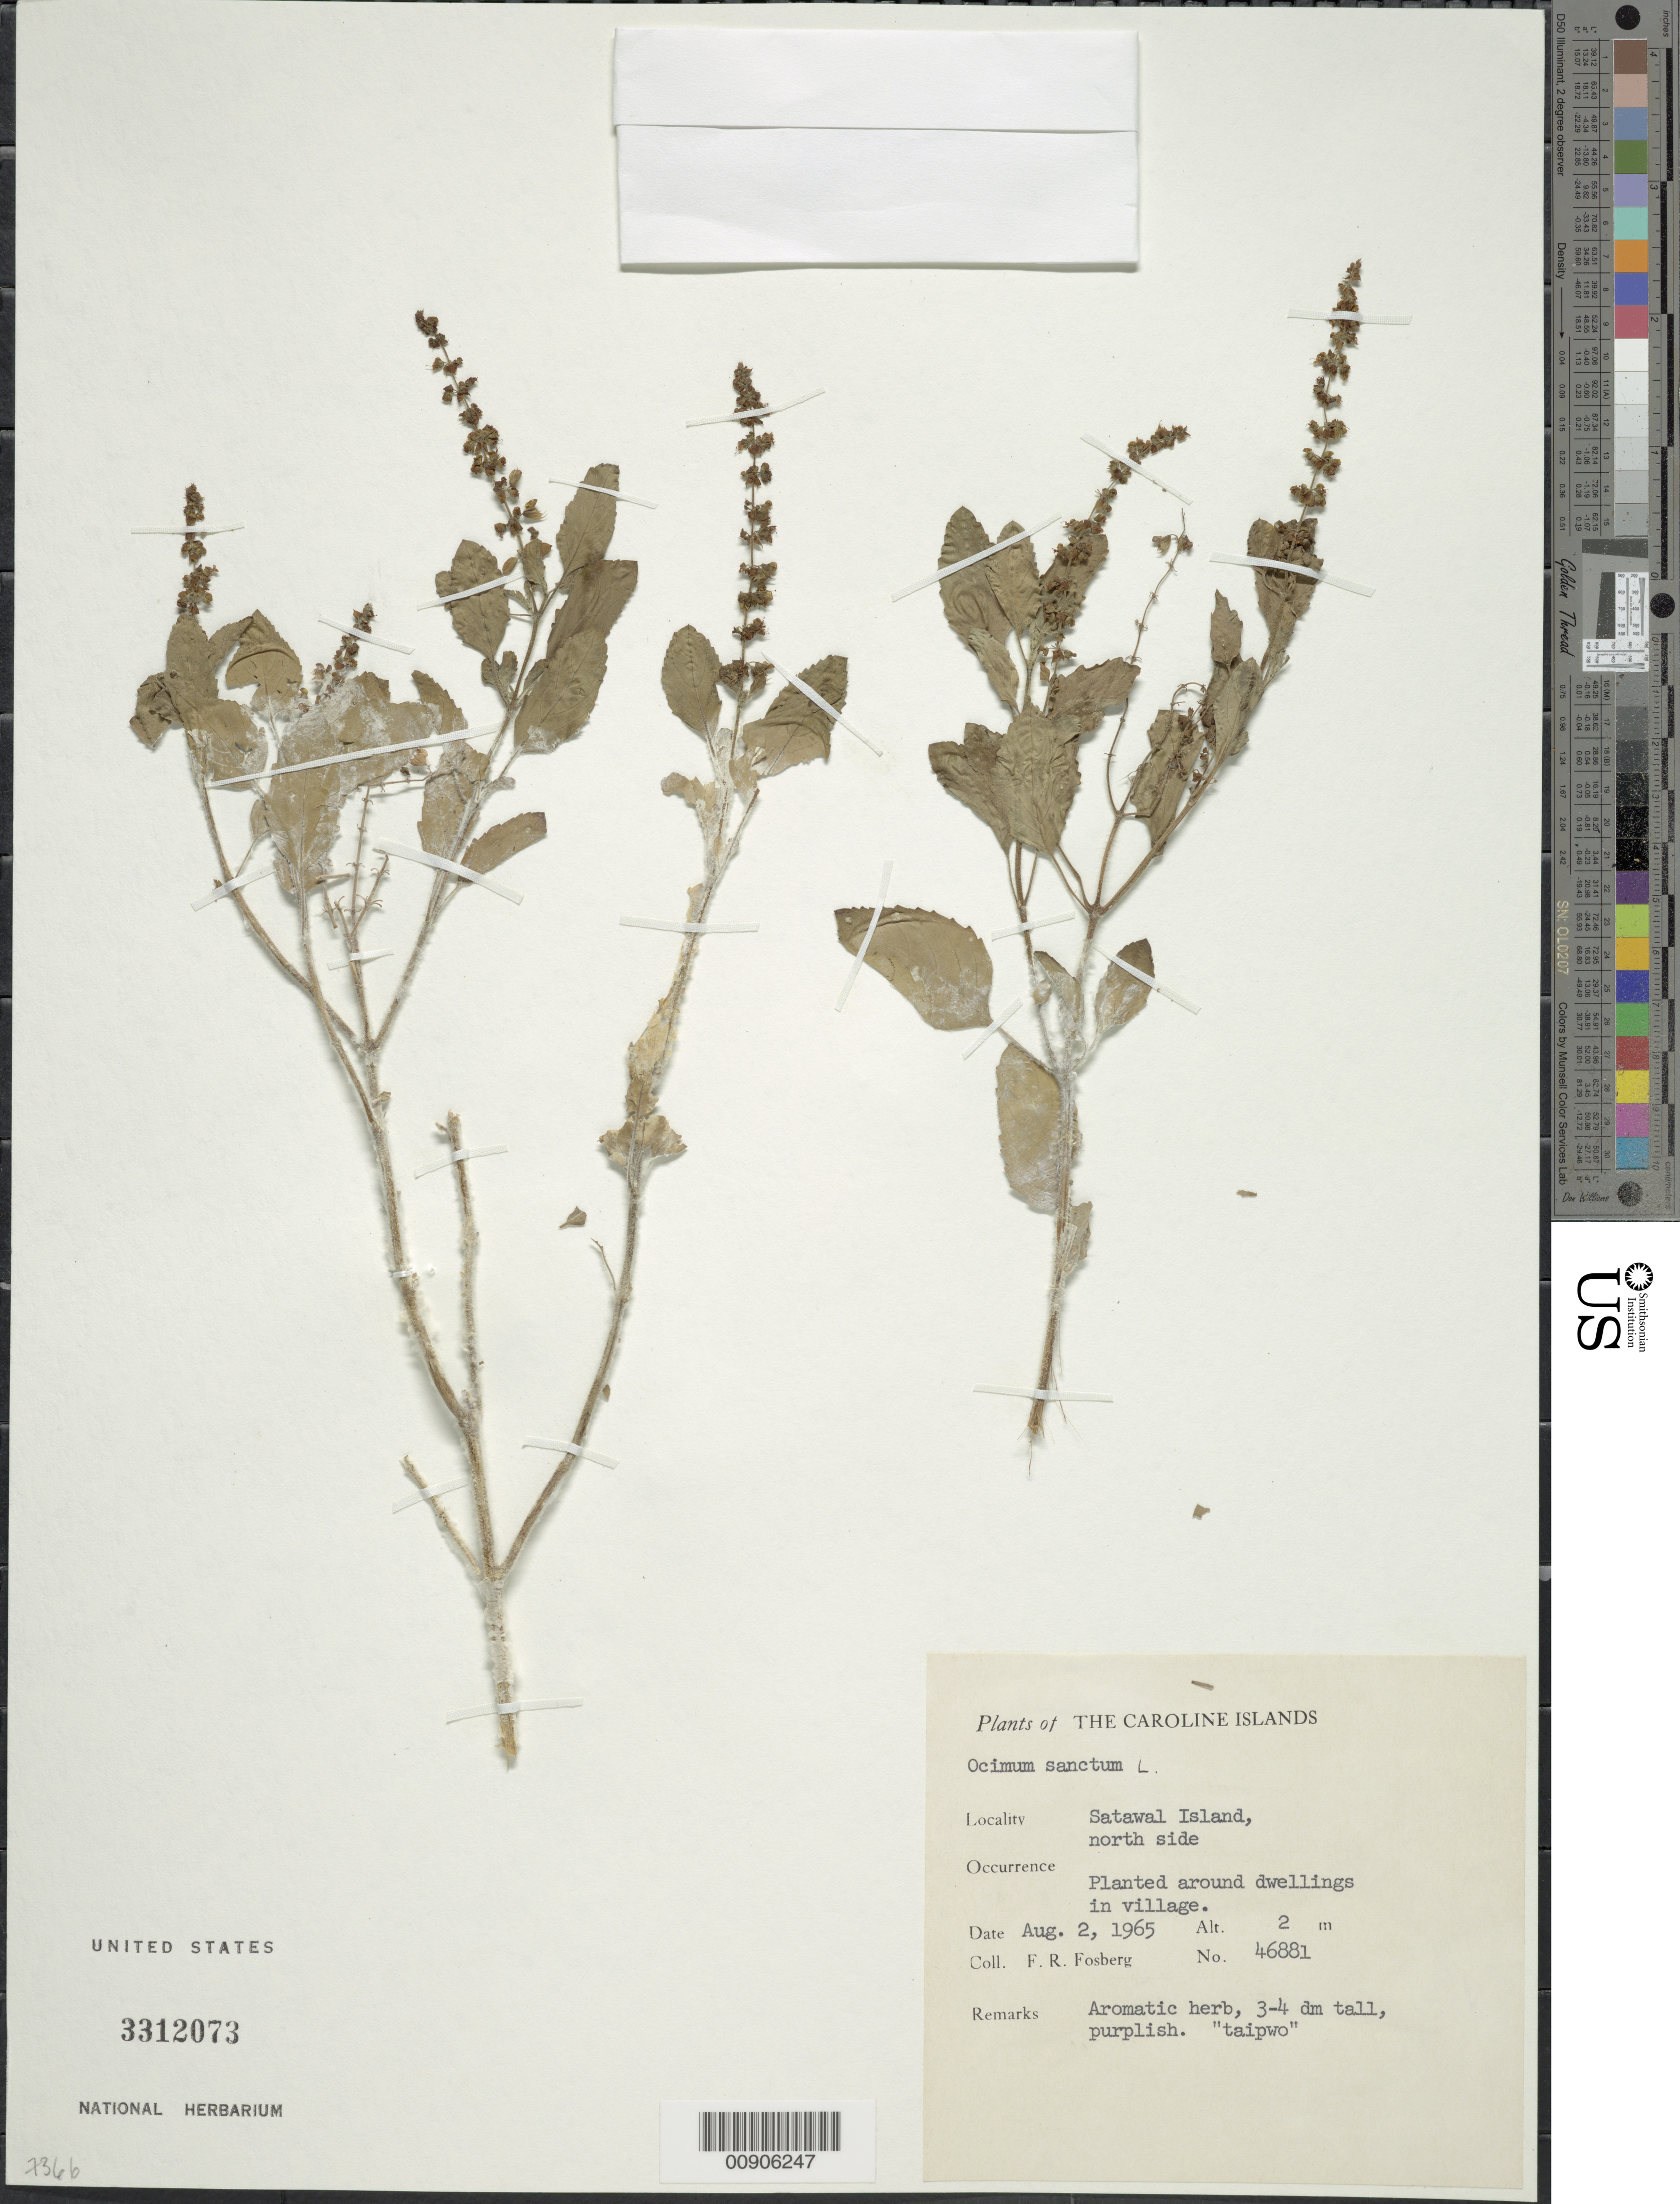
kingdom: Plantae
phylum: Tracheophyta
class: Magnoliopsida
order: Lamiales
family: Lamiaceae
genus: Ocimum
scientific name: Ocimum tenuiflorum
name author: L.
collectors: F. R. Fosberg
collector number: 46881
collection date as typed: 02 Aug 1965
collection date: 1965-08-02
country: Micronesia, Federated States of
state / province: Yap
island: Satawal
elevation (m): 2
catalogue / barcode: US 3312073